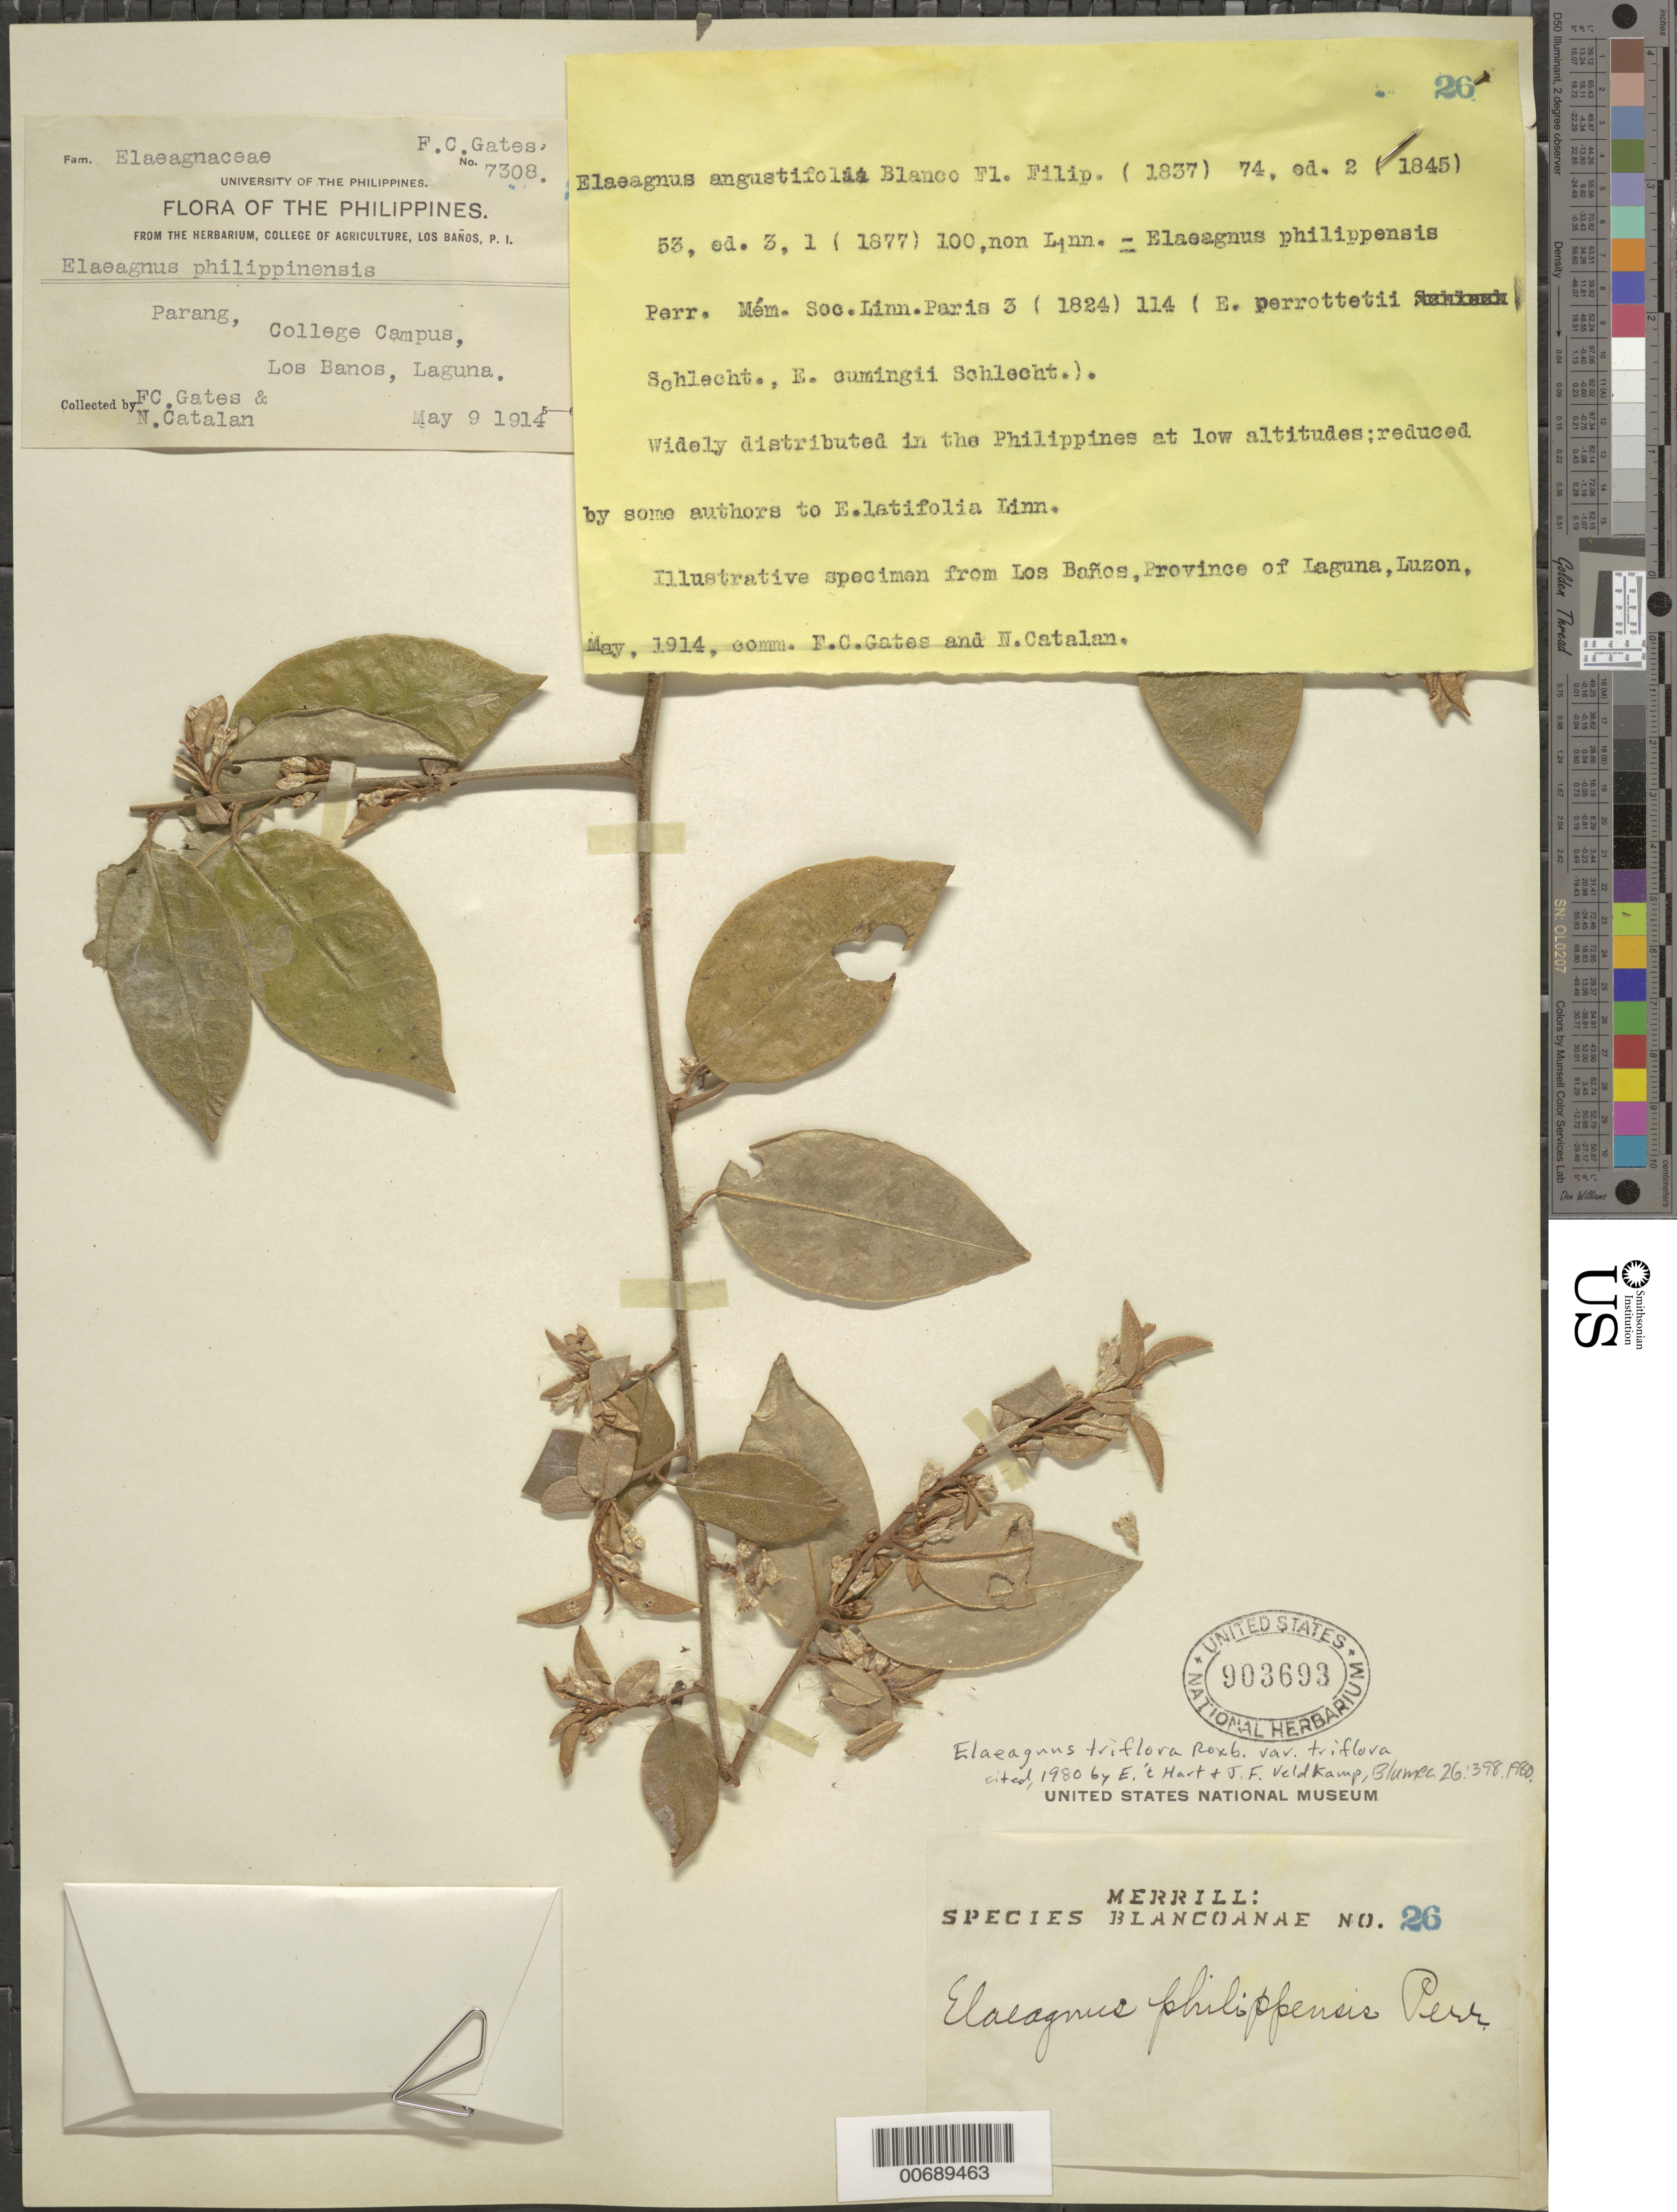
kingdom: Plantae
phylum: Tracheophyta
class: Magnoliopsida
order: Rosales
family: Elaeagnaceae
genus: Elaeagnus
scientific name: Elaeagnus triflora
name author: Roxb.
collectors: F. C. Gates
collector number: Sp. Blancoan. 0026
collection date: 1914-05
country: Philippines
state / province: Calabarzon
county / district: Laguna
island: Luzon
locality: Los Baños campus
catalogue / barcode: US 903693